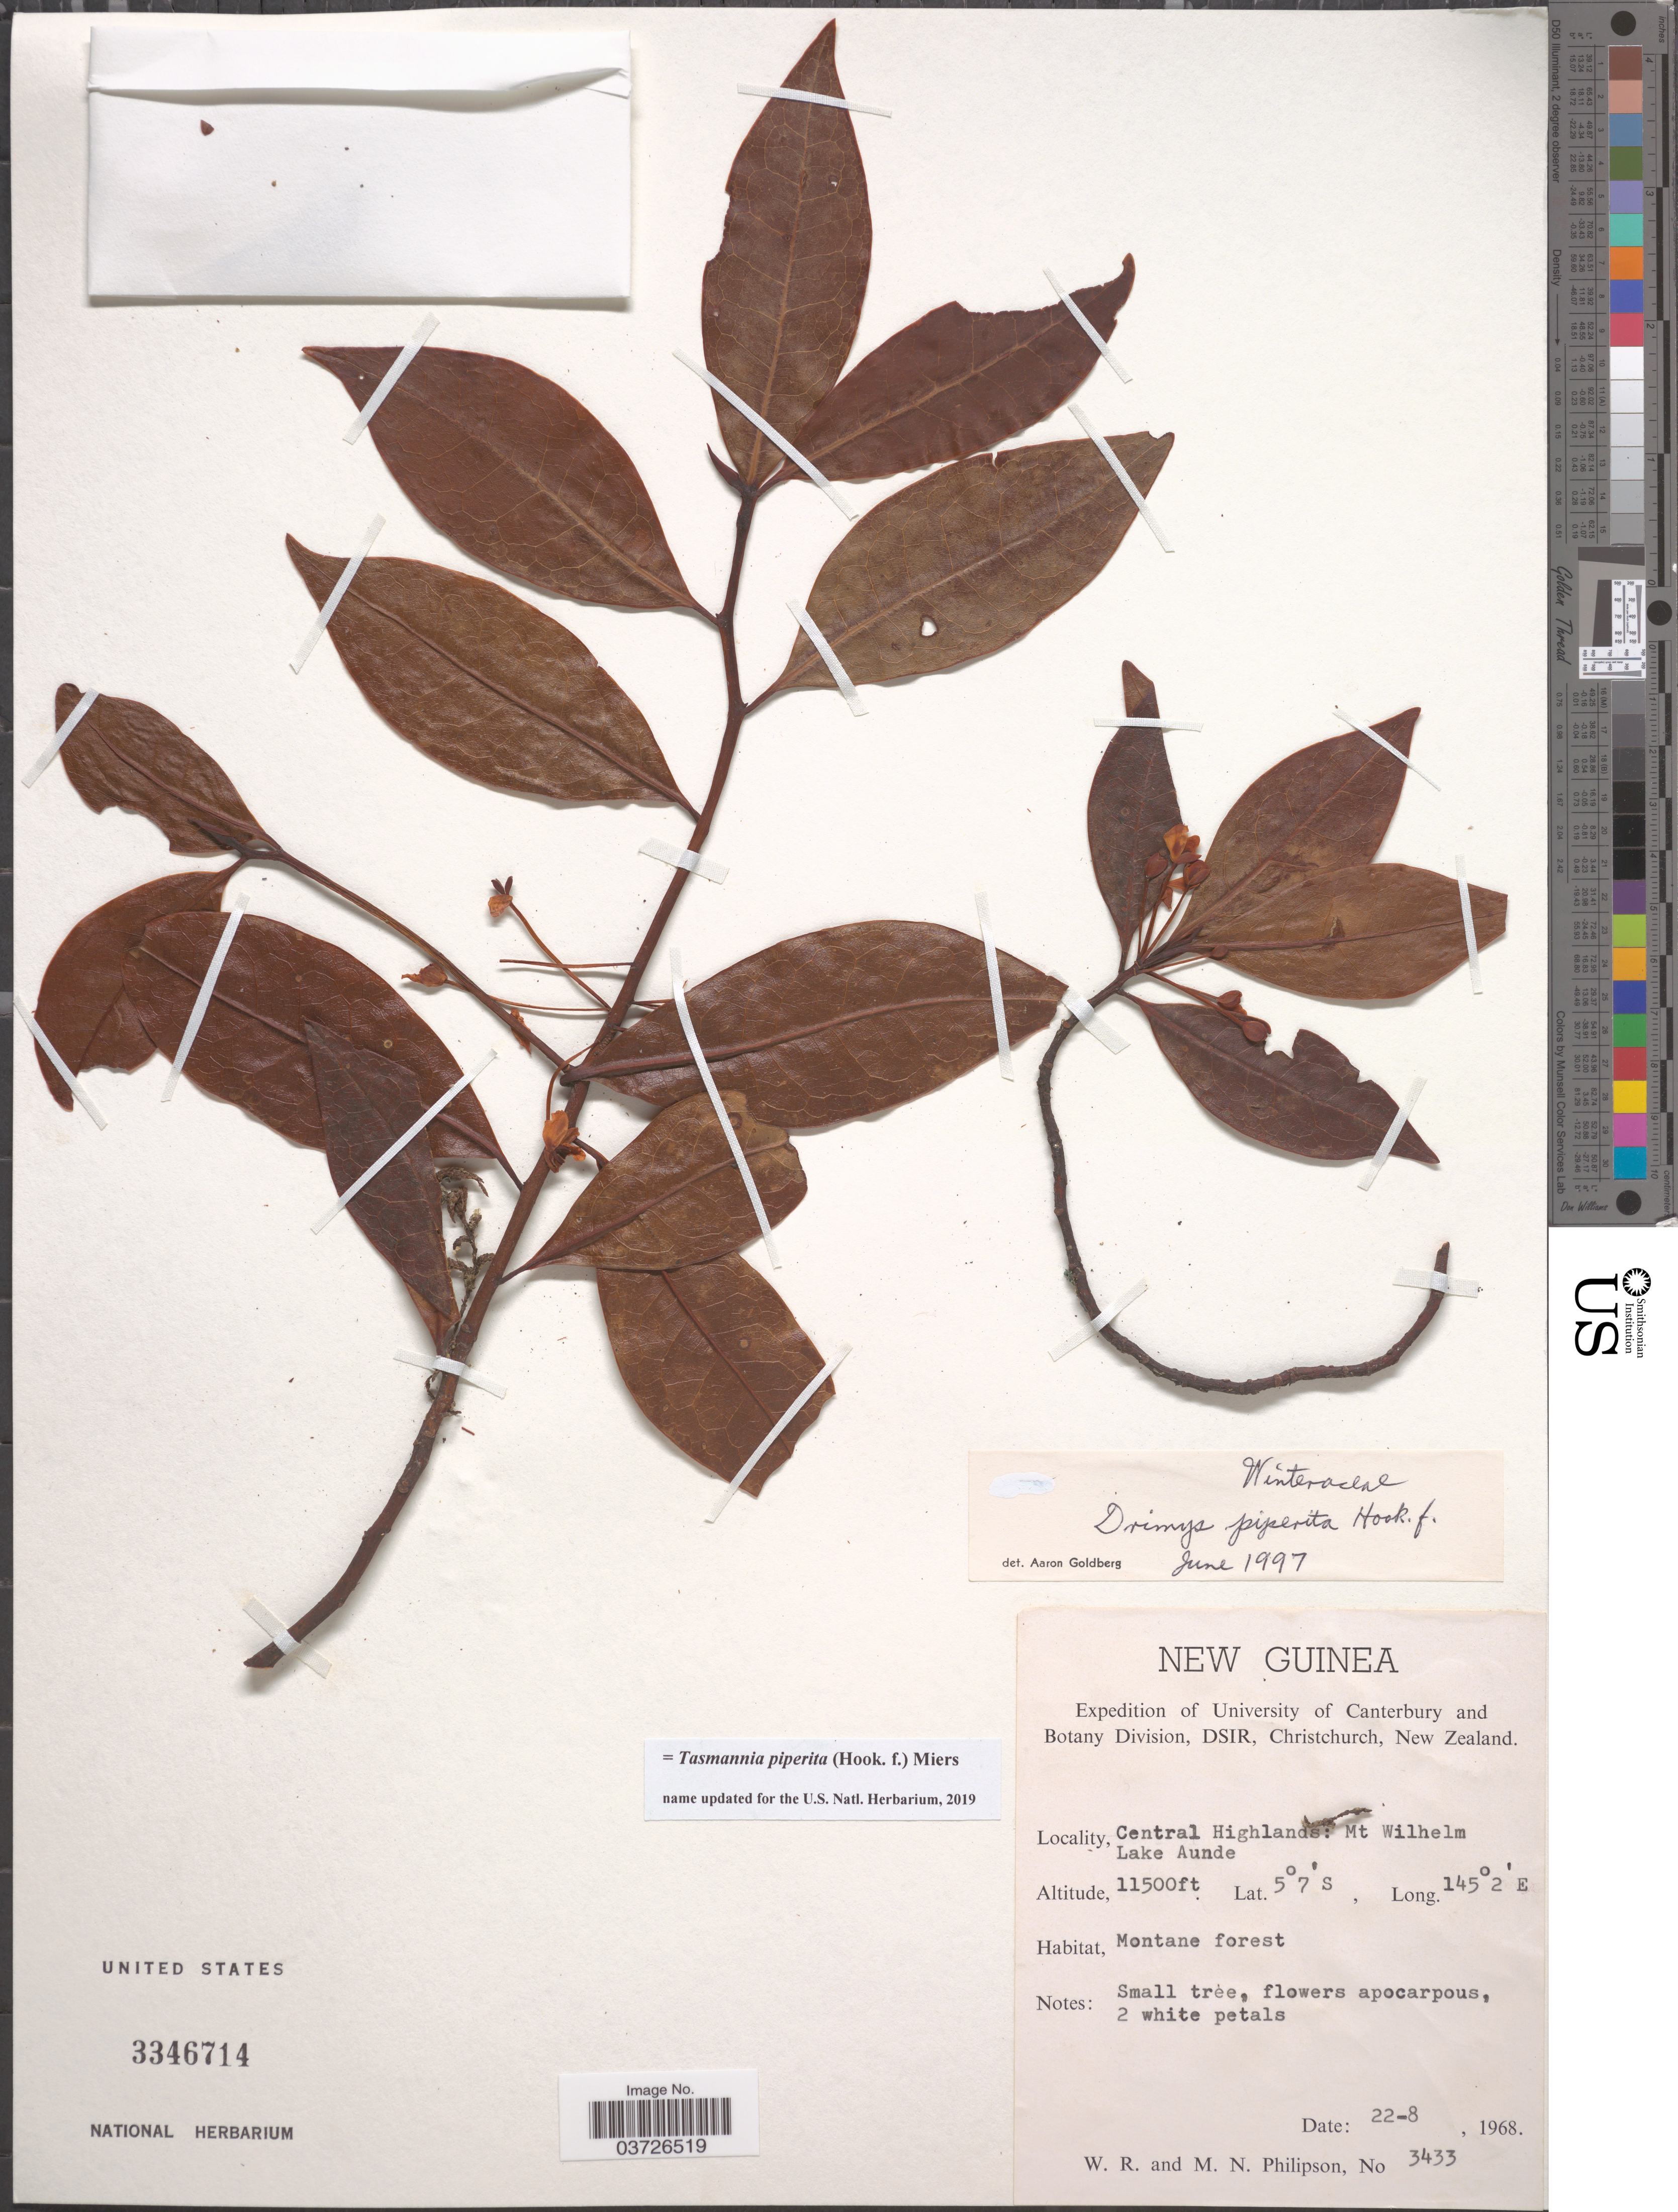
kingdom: Plantae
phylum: Tracheophyta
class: Magnoliopsida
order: Canellales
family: Winteraceae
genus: Tasmannia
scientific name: Tasmannia piperita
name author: (Hook. f.) Miers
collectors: W. R. Philipson & M. Philipson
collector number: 3433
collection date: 1968-08-22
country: Papua New Guinea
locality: New Guinea. Central Highlands: Mt Wilhelm Lake Aunde.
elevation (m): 3505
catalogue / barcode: US 3346714